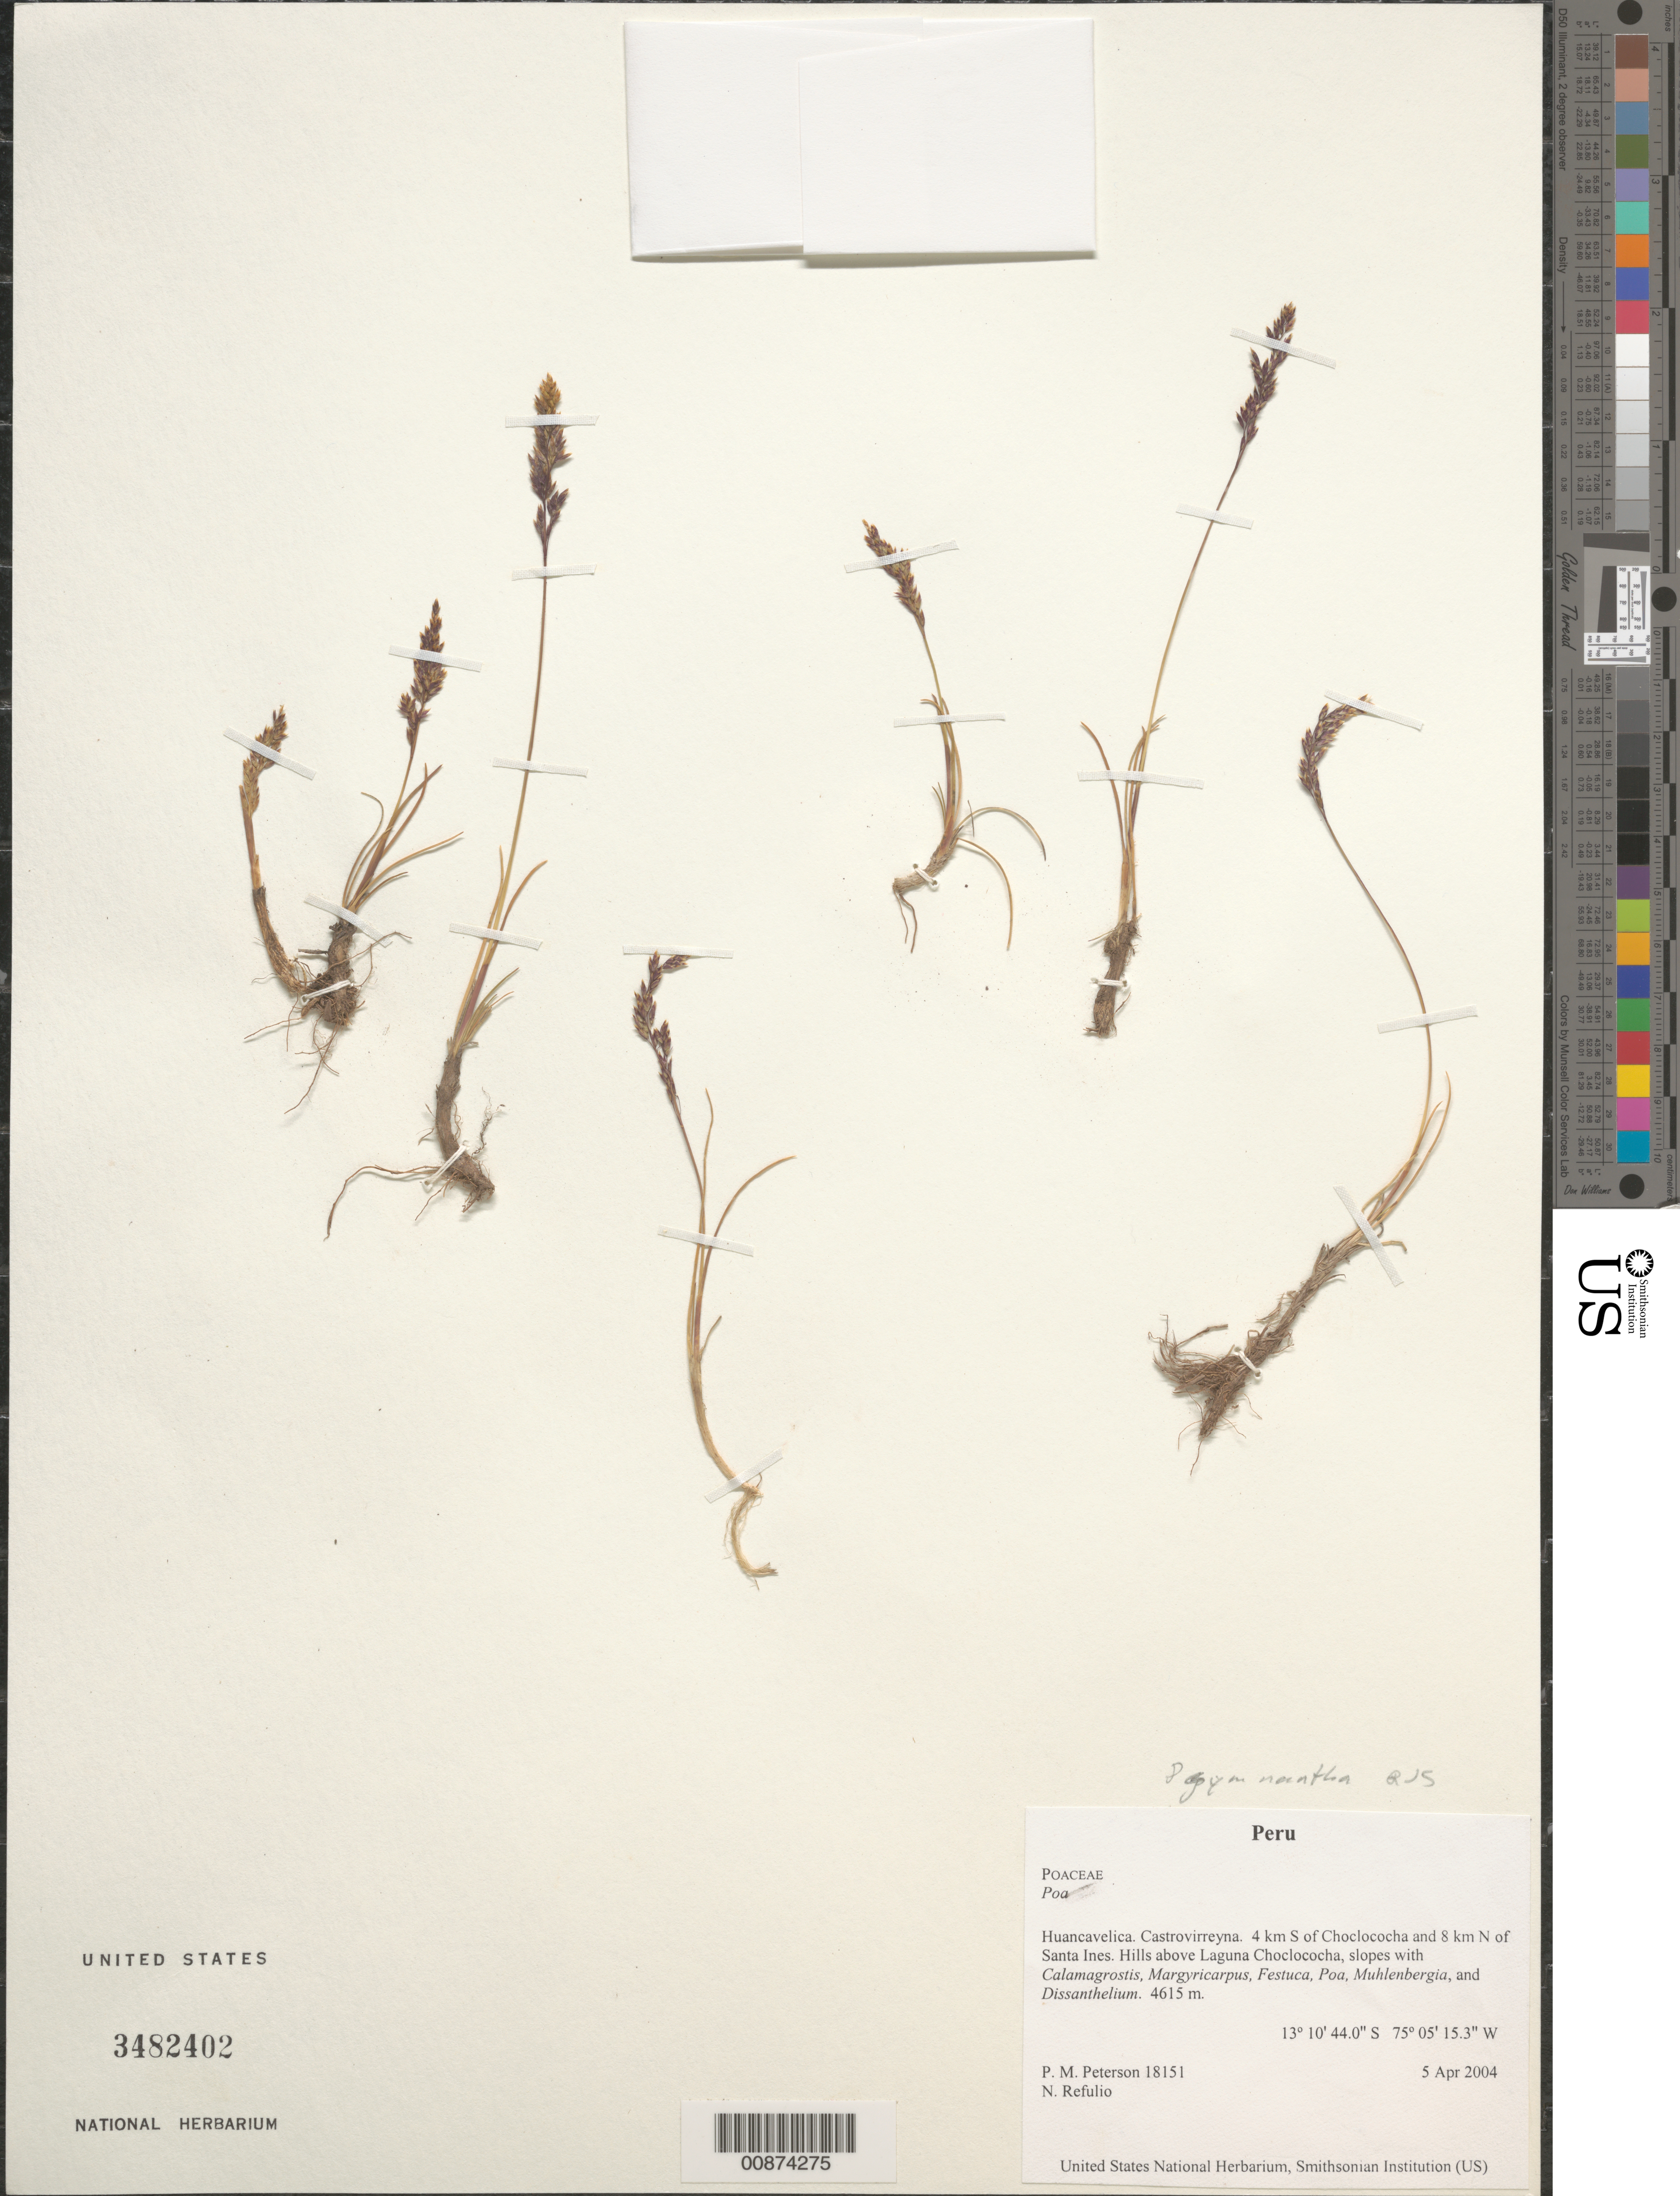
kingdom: Plantae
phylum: Tracheophyta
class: Liliopsida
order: Poales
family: Poaceae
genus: Poa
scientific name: Poa gymnantha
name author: Pilg.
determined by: Soreng, Robert J., Research Associate (BOT), Smithsonian Institution - National Museum of Natural History (UNITED STATES)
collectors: P. M. Peterson & N. Refulio-Rodríguez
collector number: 18151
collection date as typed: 05 Apr 2004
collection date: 2004-04-05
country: Peru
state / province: Huancavelica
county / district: Castrovirreyna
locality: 4 km S of Choclococha and 8 km N of Santa Ines. Hills above Laguna Choclococha, slopes with Calamagrostis, Margyricarpus, Festuca, Poa, Muhlenbergia, and Dissanthelium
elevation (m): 4615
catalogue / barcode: US 3482402